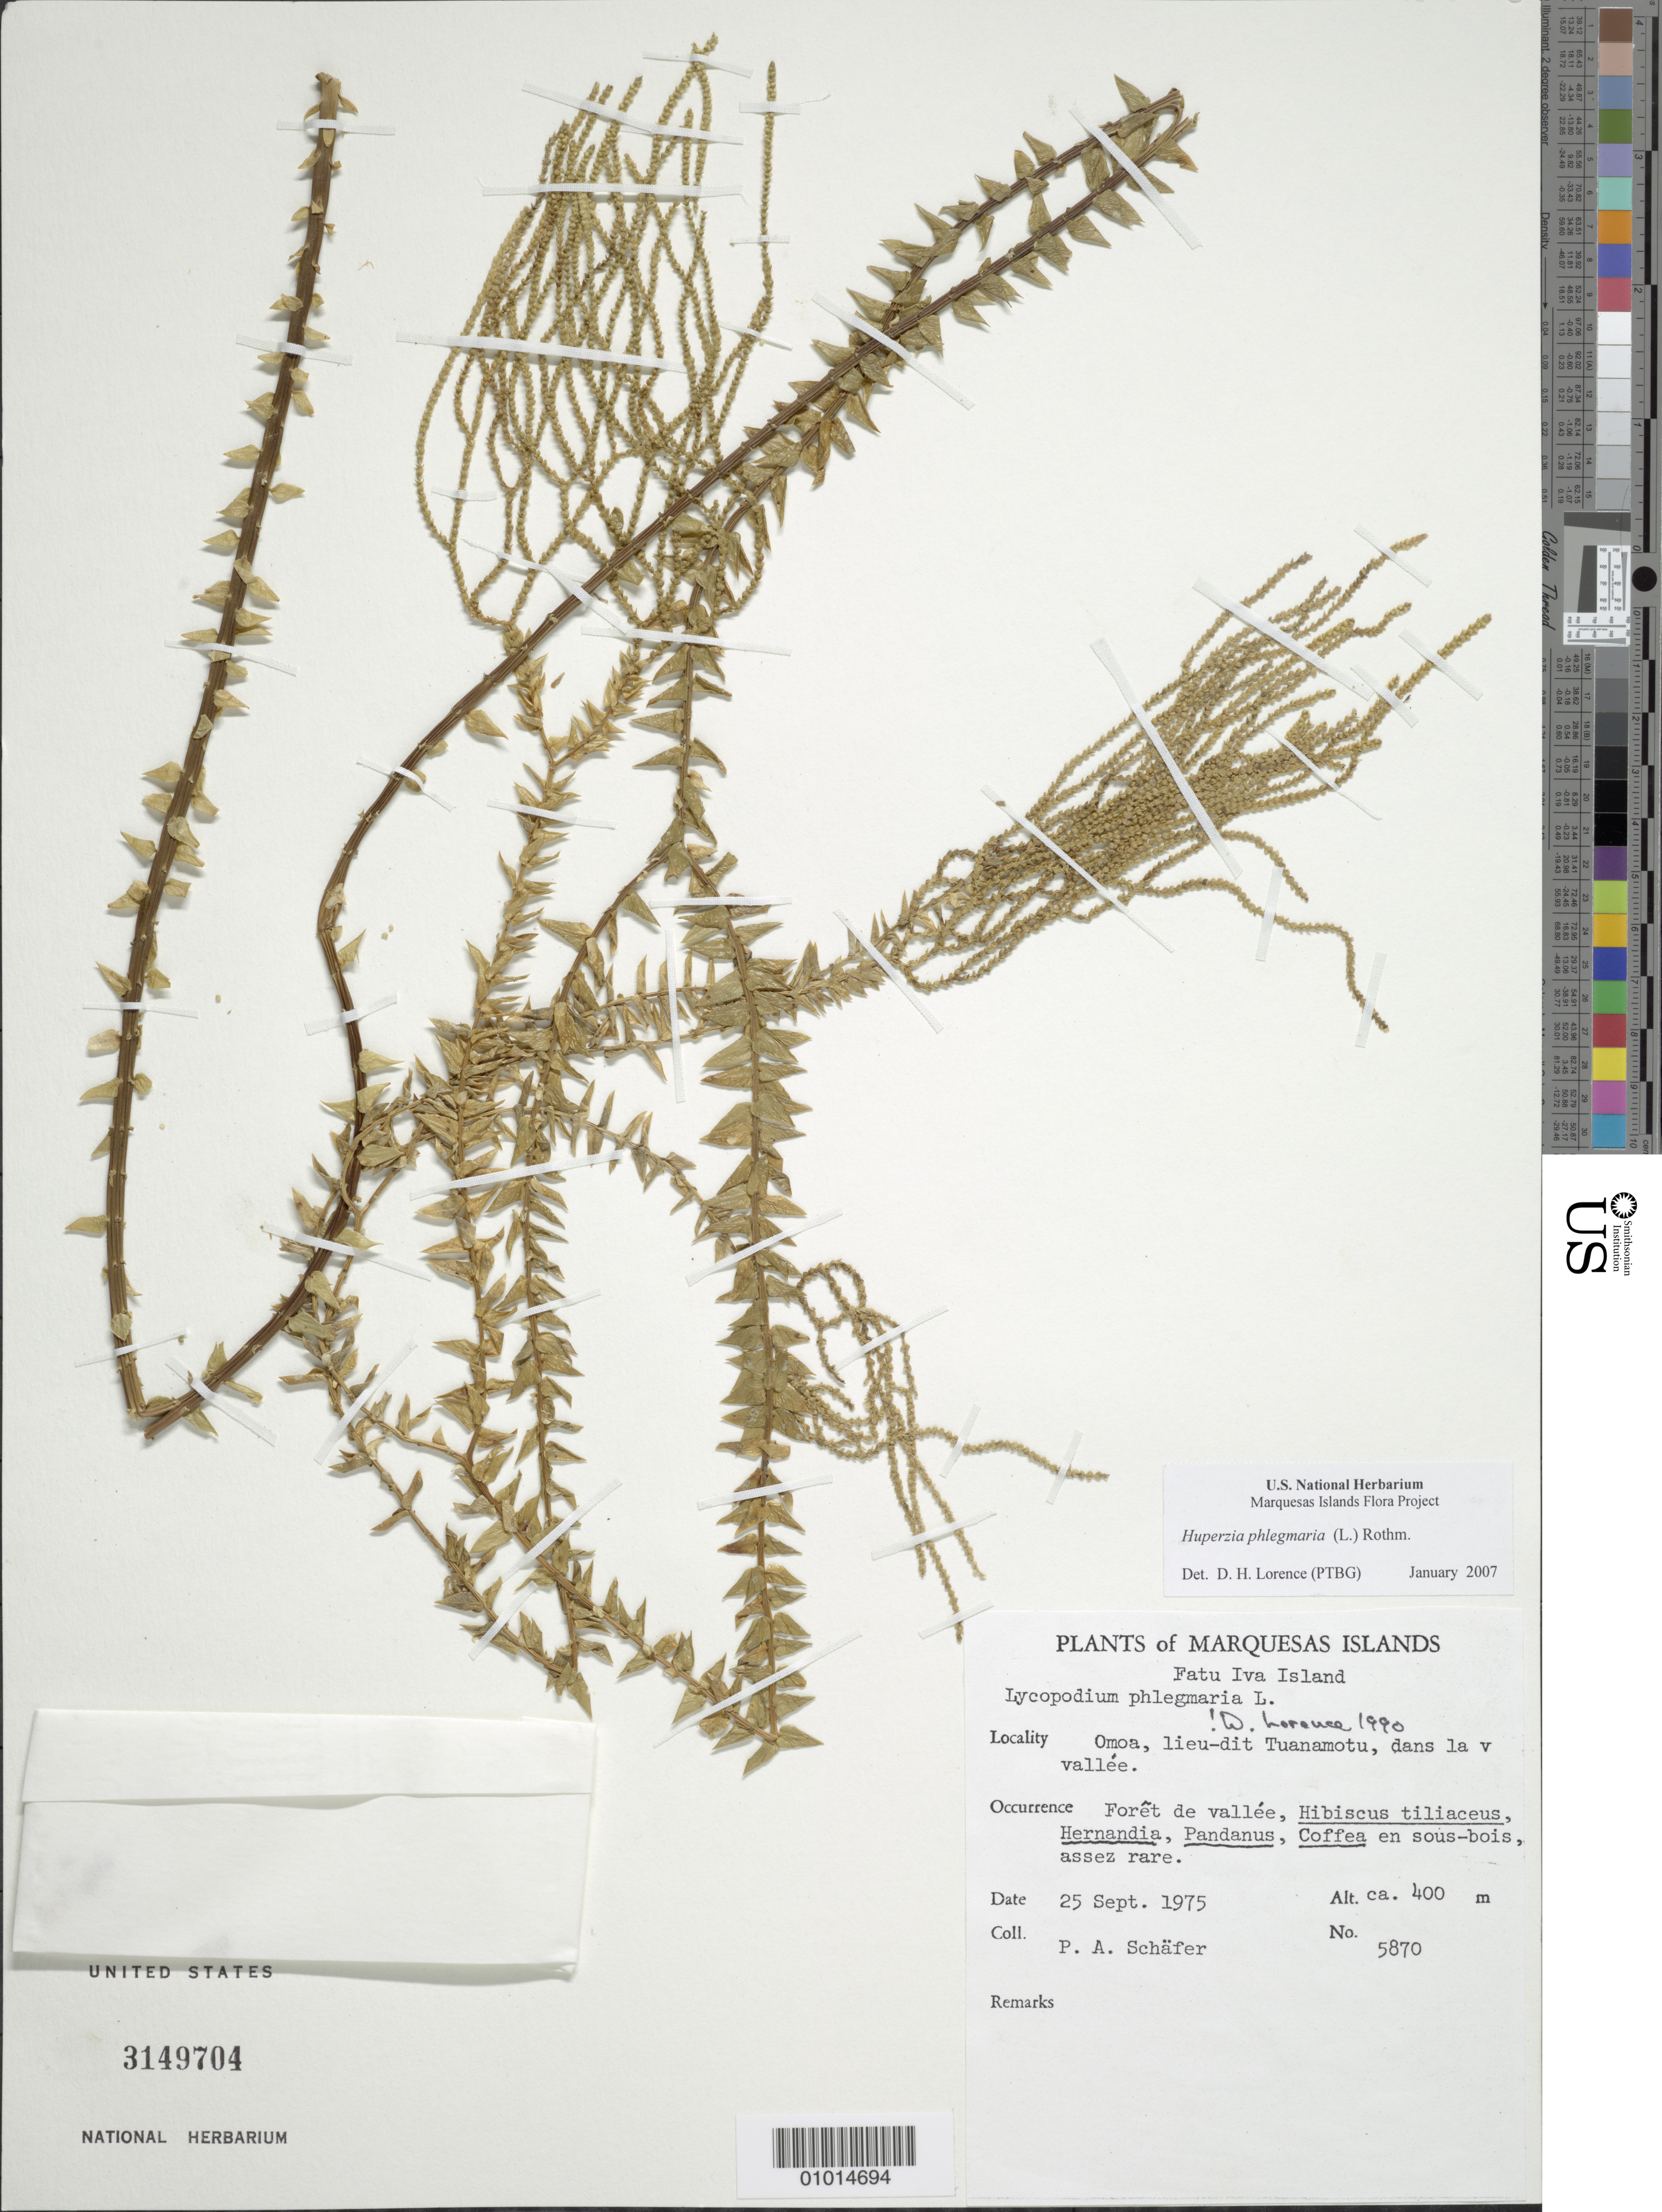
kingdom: Plantae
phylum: Tracheophyta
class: Lycopodiopsida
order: Lycopodiales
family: Lycopodiaceae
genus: Phlegmariurus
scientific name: Phlegmariurus australis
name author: (Willd.) A. R. Field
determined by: Wagner, W. L., (BOT), Smithsonian Institution - National Museum of Natural History (UNITED STATES)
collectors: P. A. Schäfer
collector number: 5870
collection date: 1975-09-25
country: French Polynesia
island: Fatu Hiva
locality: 'Omo'a, lieu-dit Tuanamotu, dans la vallée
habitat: Forêt de vallée, Hibiscus tiliaceus, Hernandia, Pandanus, Coffea en sous bois; assez rare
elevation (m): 400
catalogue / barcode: US 3149704